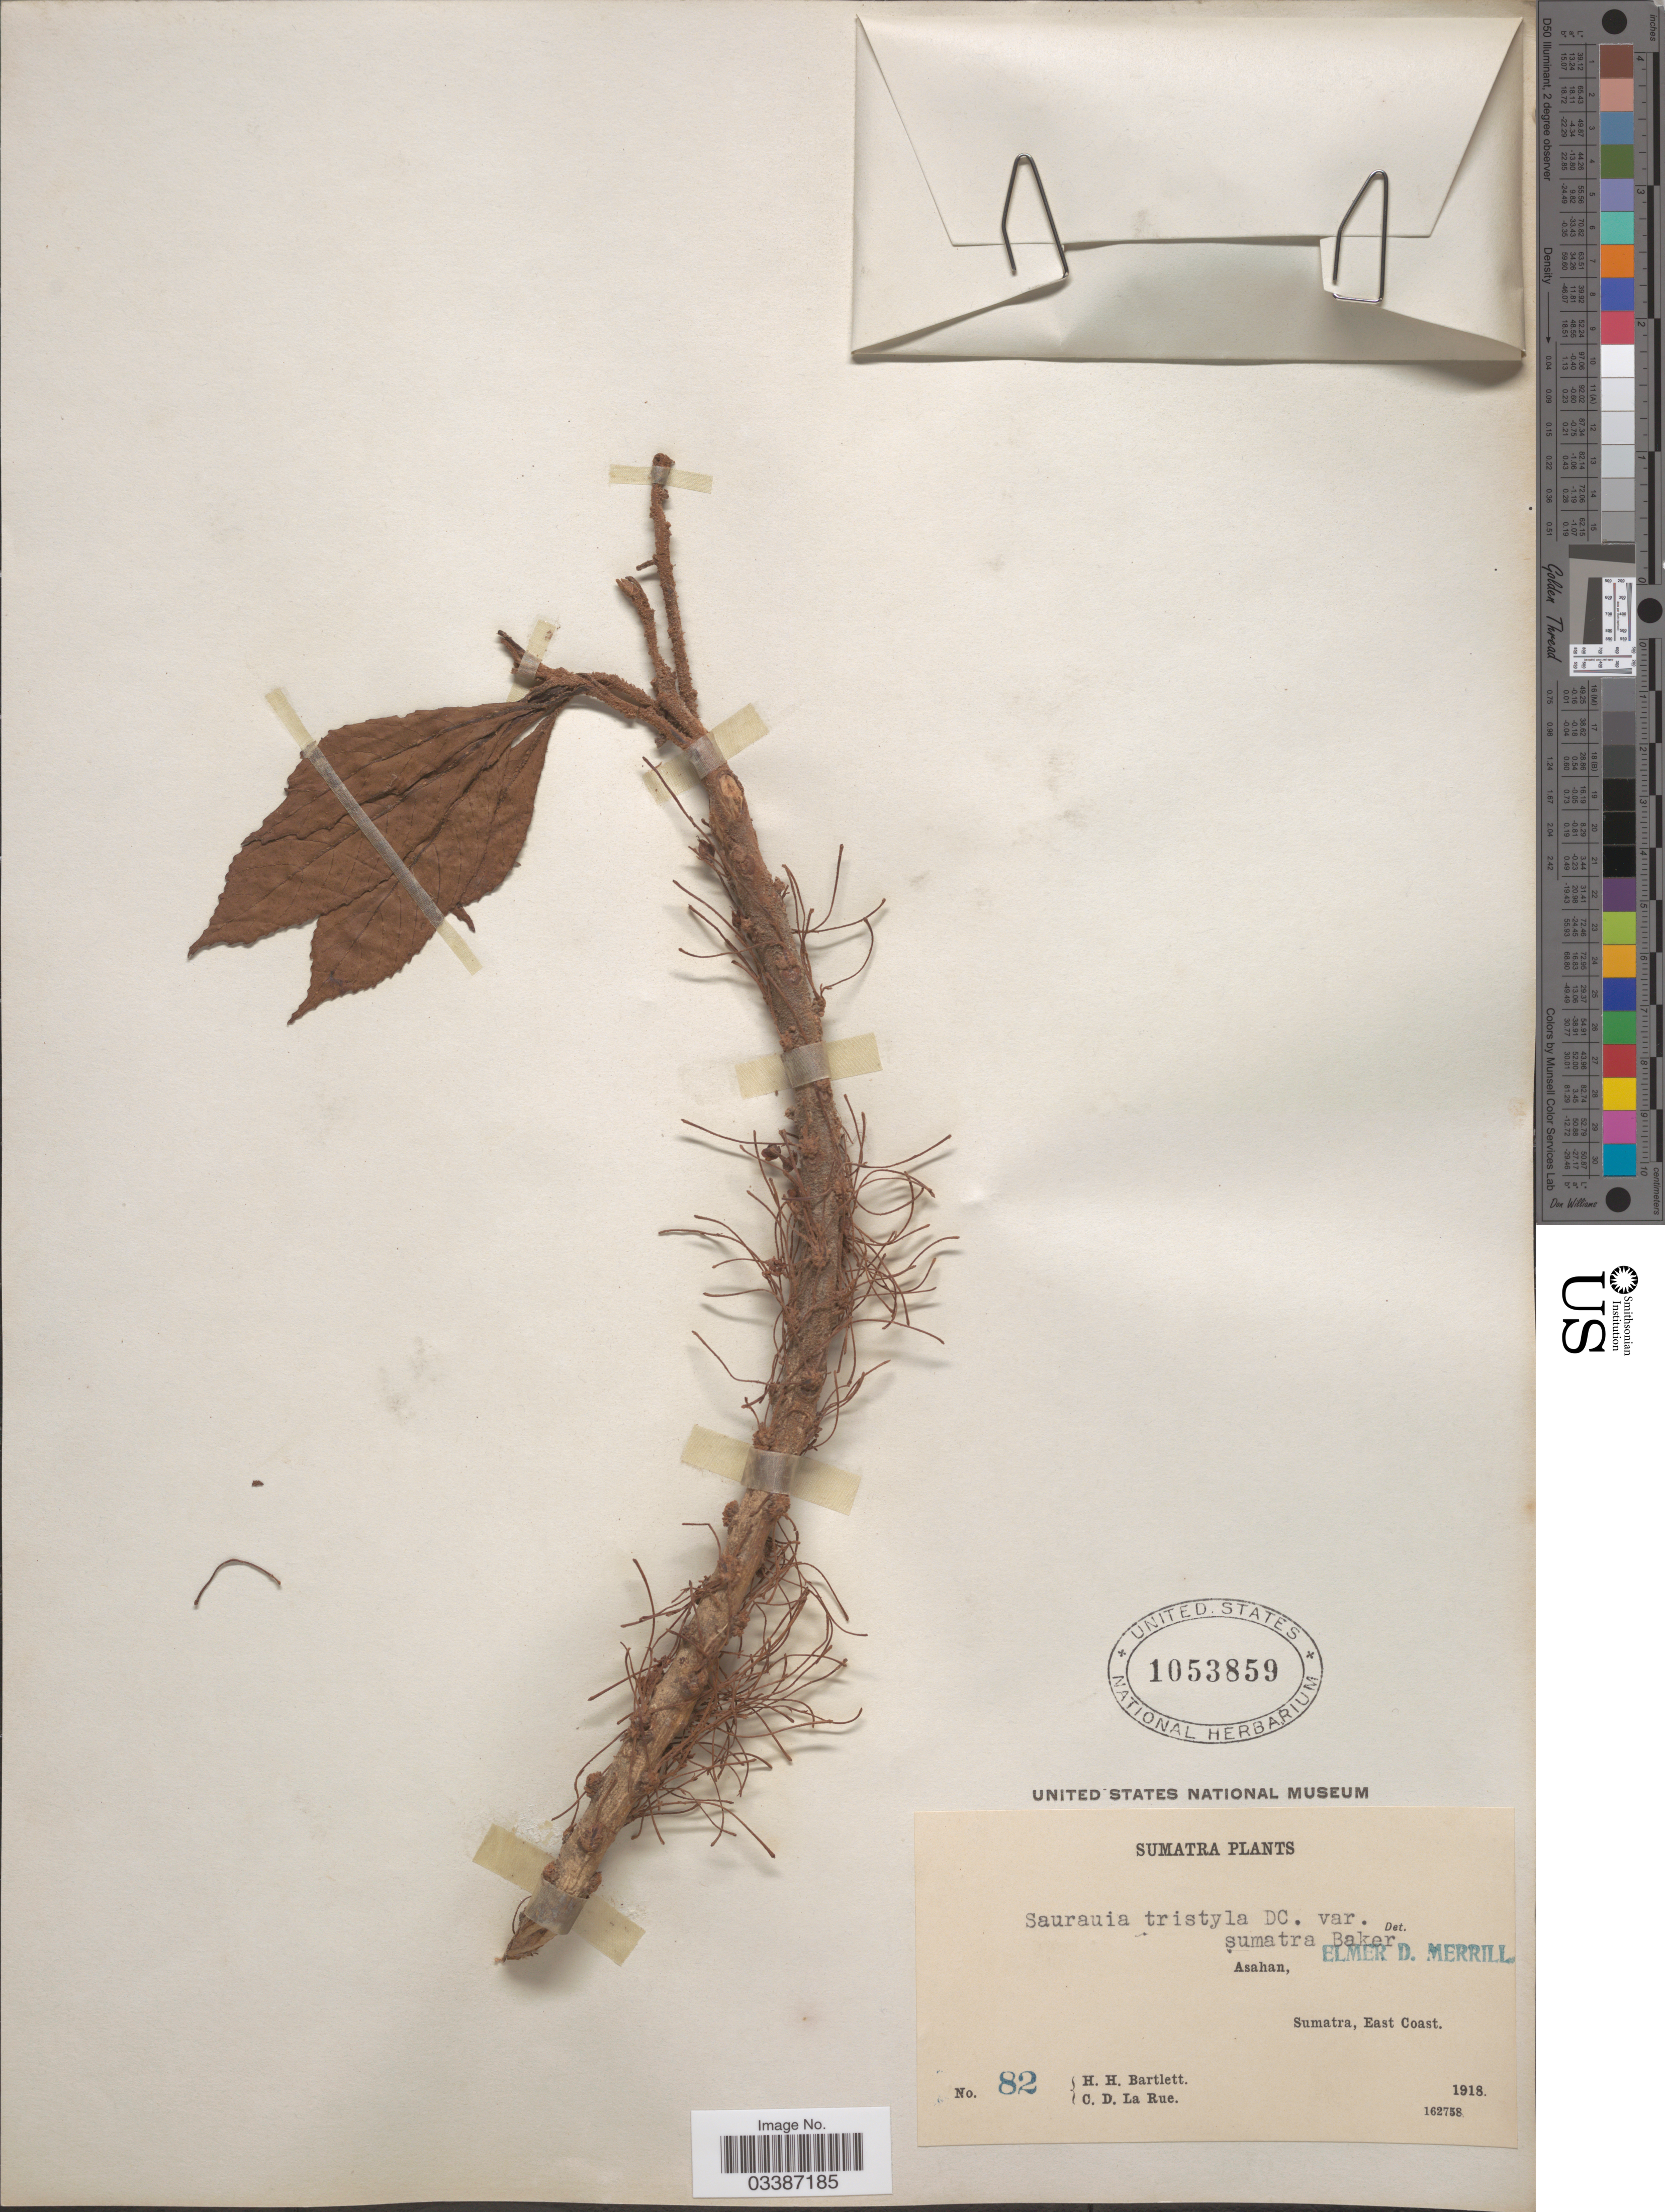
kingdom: Plantae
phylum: Tracheophyta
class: Magnoliopsida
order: Ericales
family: Actinidiaceae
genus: Saurauia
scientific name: Saurauia tristyla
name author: DC.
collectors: H. H. Bartlett & C. La Rue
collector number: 82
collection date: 1918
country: Indonesia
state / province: Sumatra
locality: Asahan, East Coast.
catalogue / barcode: US 1053859